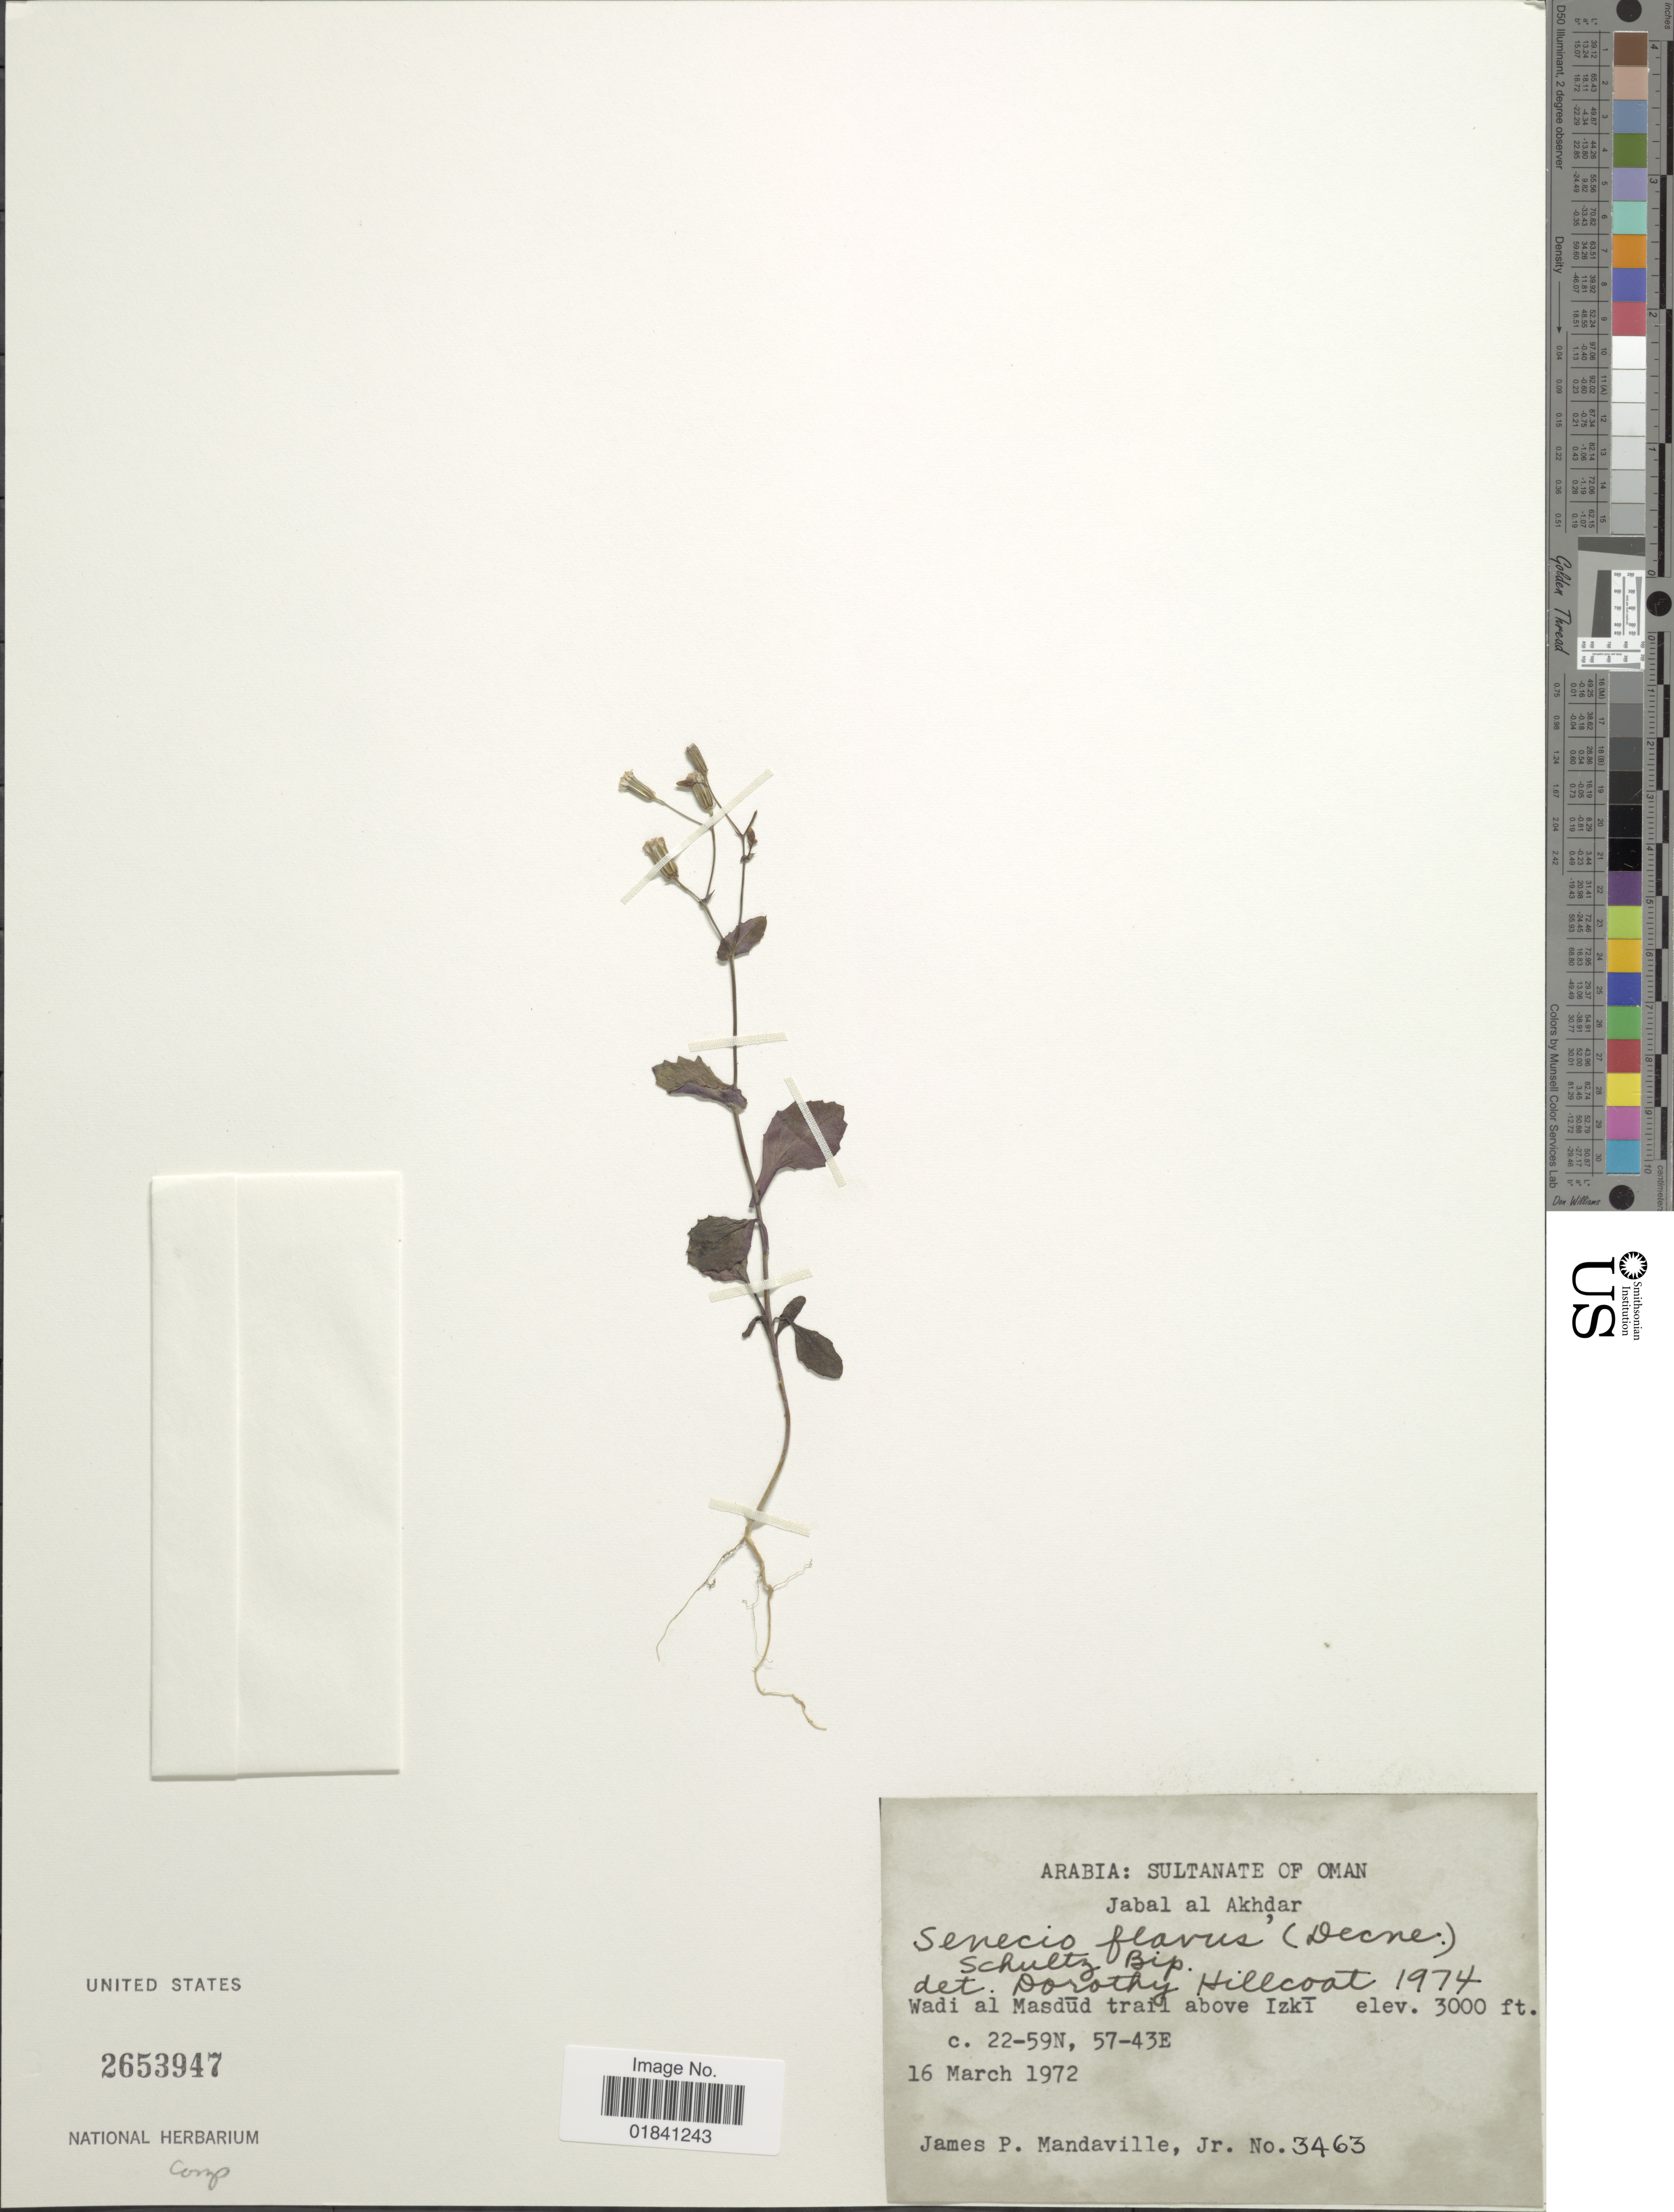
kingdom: Plantae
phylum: Tracheophyta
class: Magnoliopsida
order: Asterales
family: Asteraceae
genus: Senecio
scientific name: Senecio flavus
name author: (Decne.) Sch. Bip.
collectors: J. Mandaville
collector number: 3463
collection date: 1972-03-16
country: Oman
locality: Arabia: Sultanate of Oman. Wadi al Masdud trail above Izki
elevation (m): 914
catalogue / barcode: US 2653947